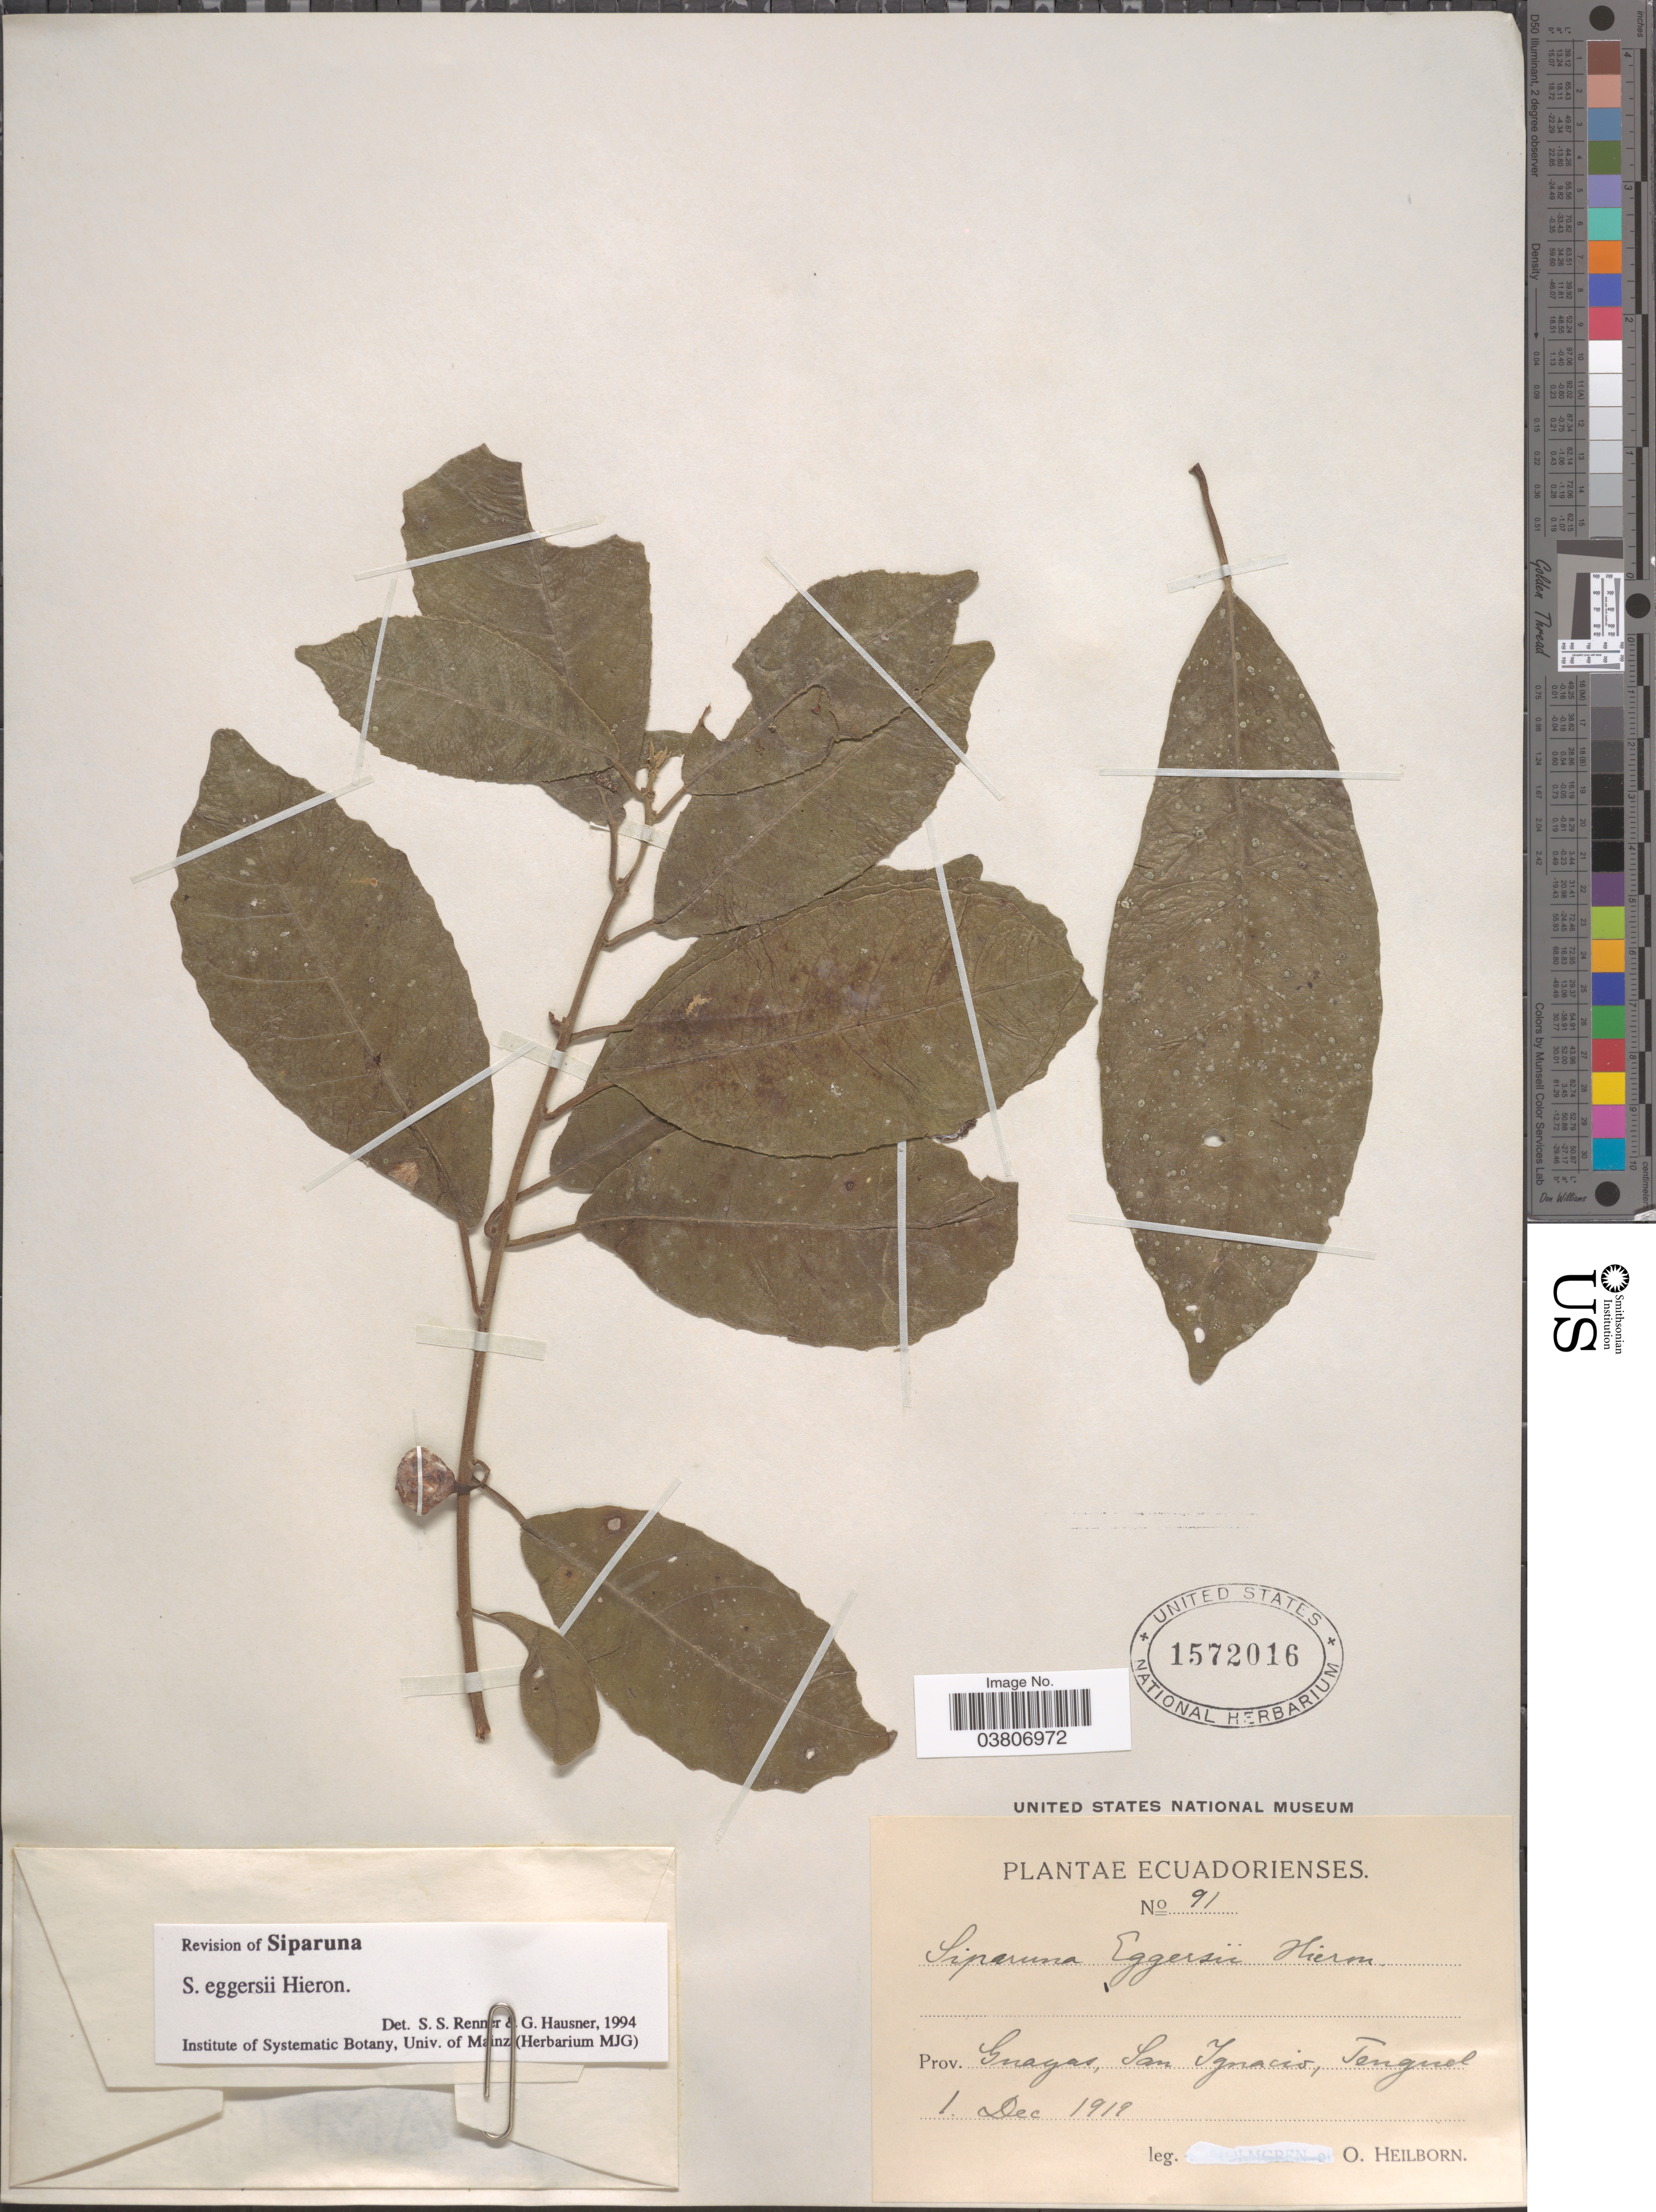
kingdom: Plantae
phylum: Tracheophyta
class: Magnoliopsida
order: Laurales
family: Siparunaceae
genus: Siparuna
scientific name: Siparuna eggersii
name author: Hieron.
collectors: O. Heilborn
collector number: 91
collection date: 1919-12-01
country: Ecuador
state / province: Guayas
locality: San Ignacio, Tenguel.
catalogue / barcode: US 1572016